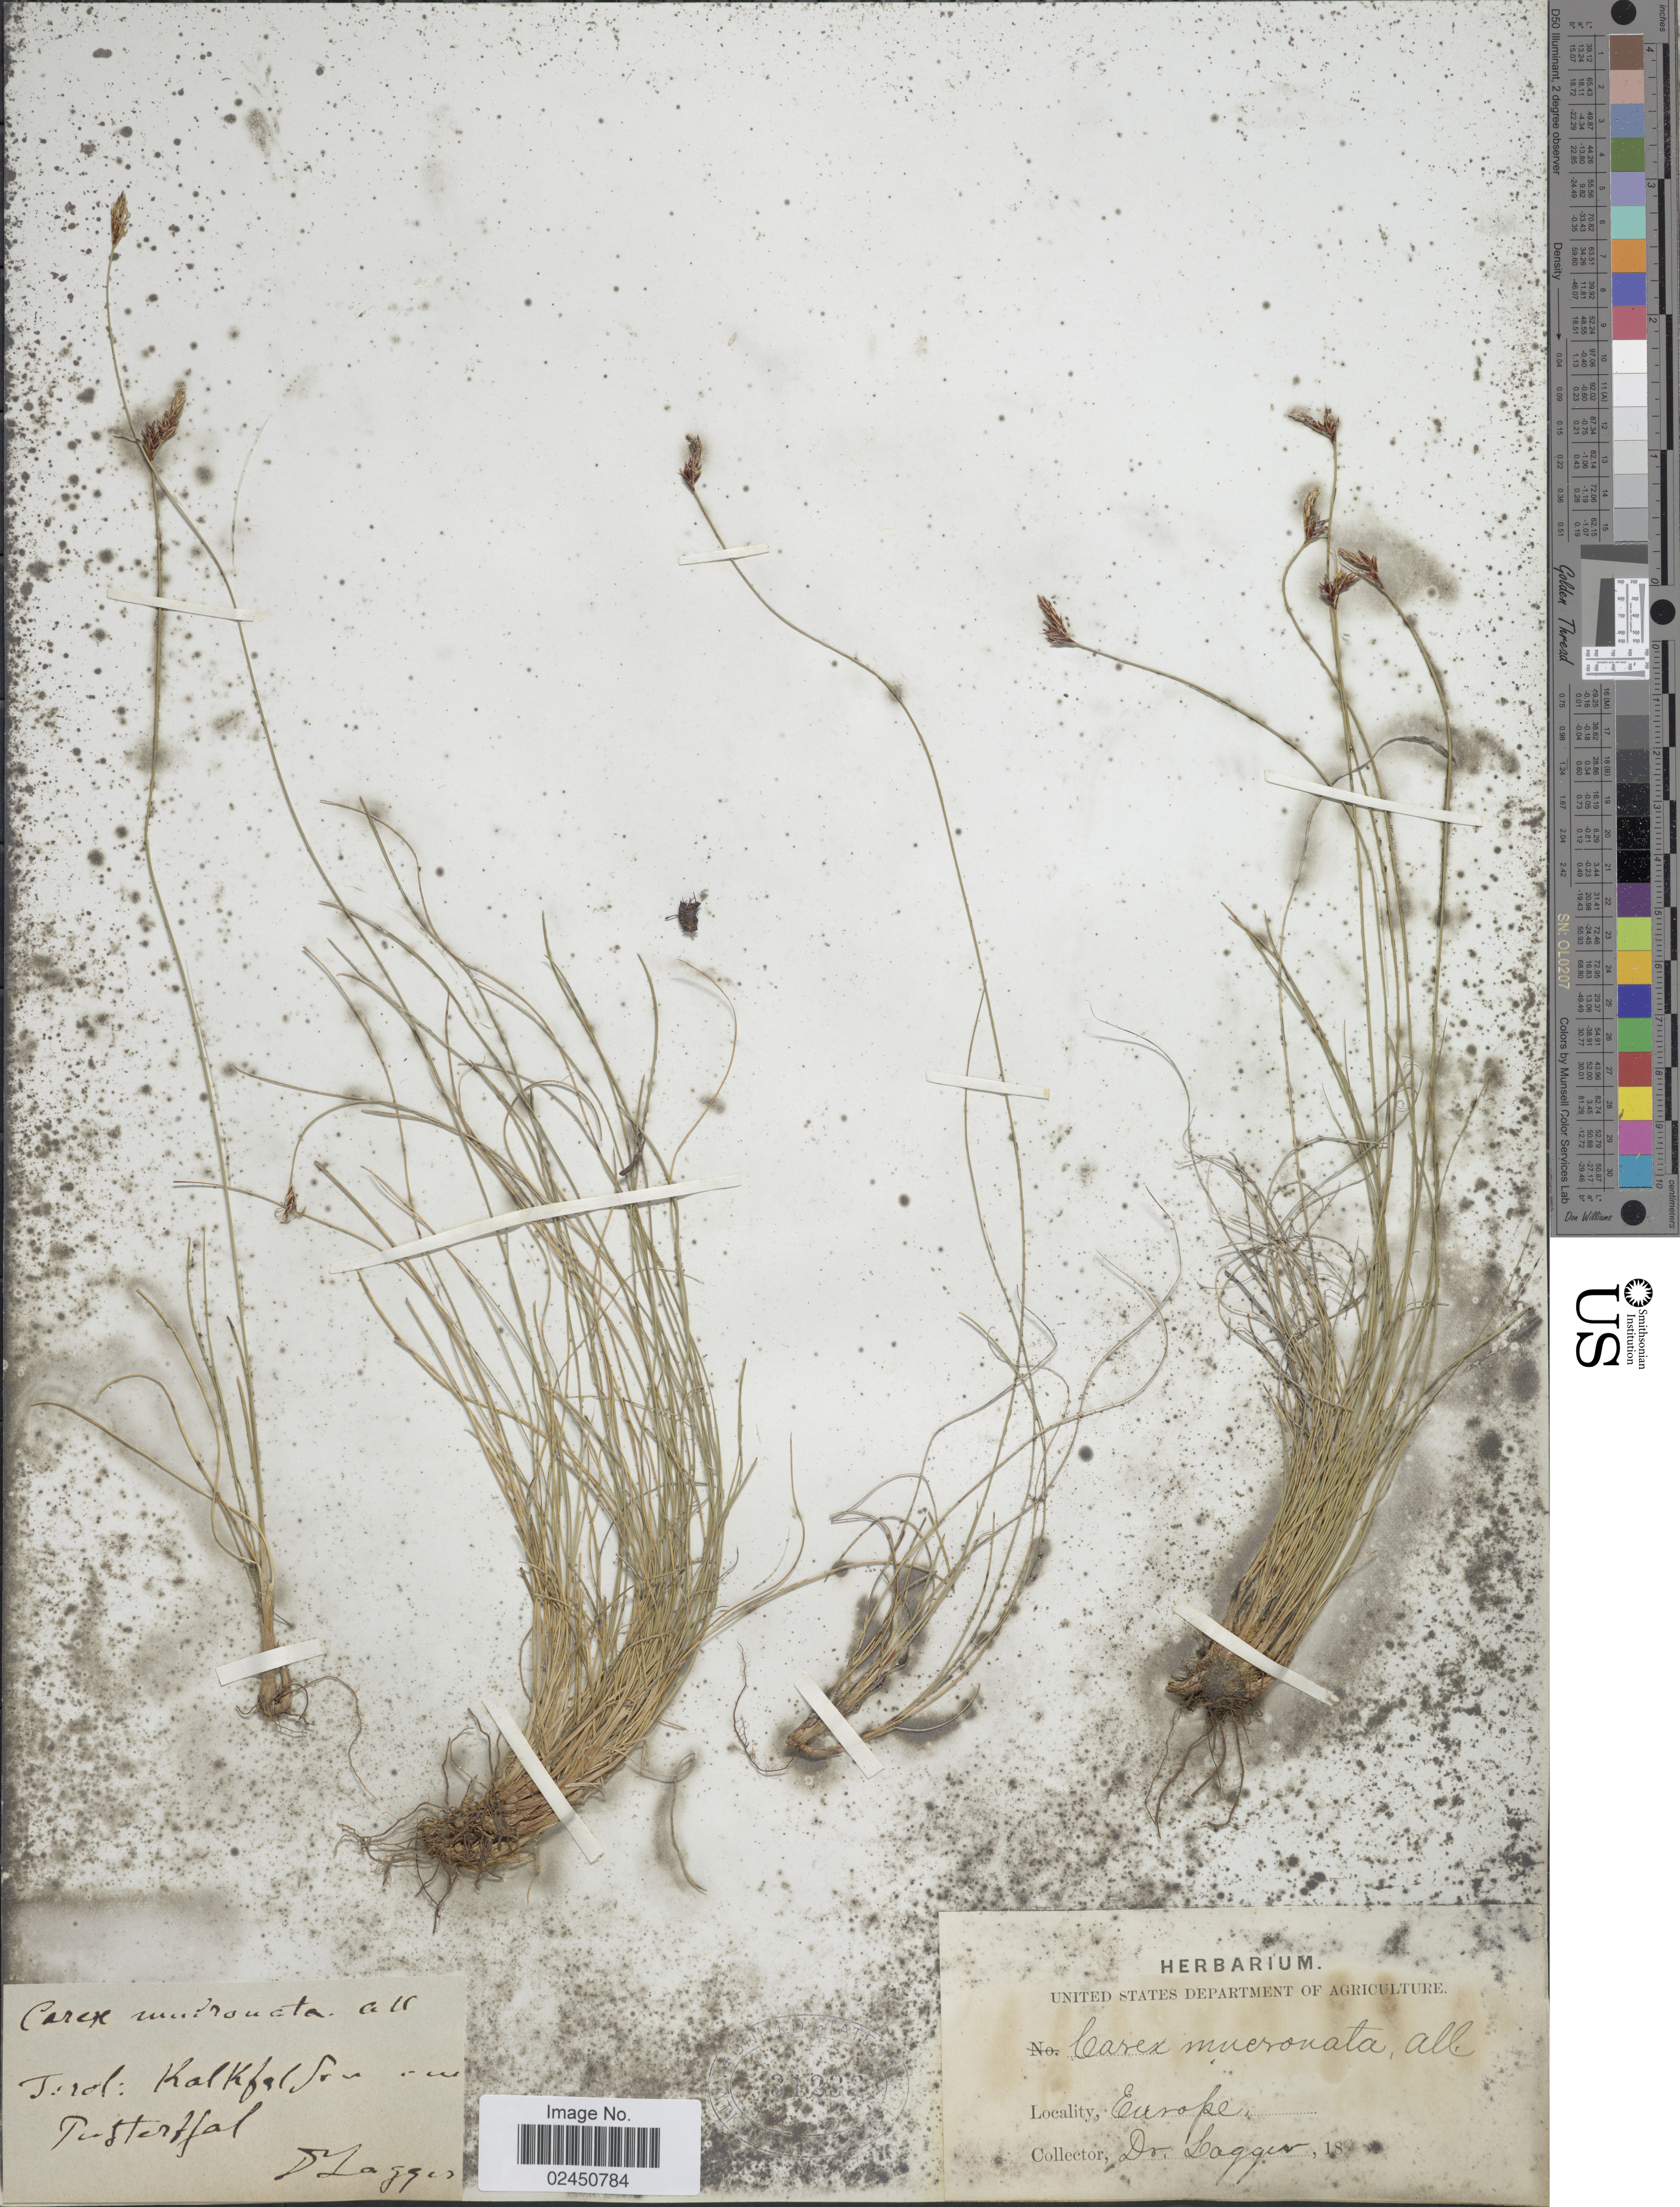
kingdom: Plantae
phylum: Tracheophyta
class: Liliopsida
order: Poales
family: Cyperaceae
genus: Carex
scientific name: Carex mucronata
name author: All.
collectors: F. J. Lagger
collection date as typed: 18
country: Austria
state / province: Tirol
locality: Kalkfelsen, Pusterthal.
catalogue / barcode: US 31232